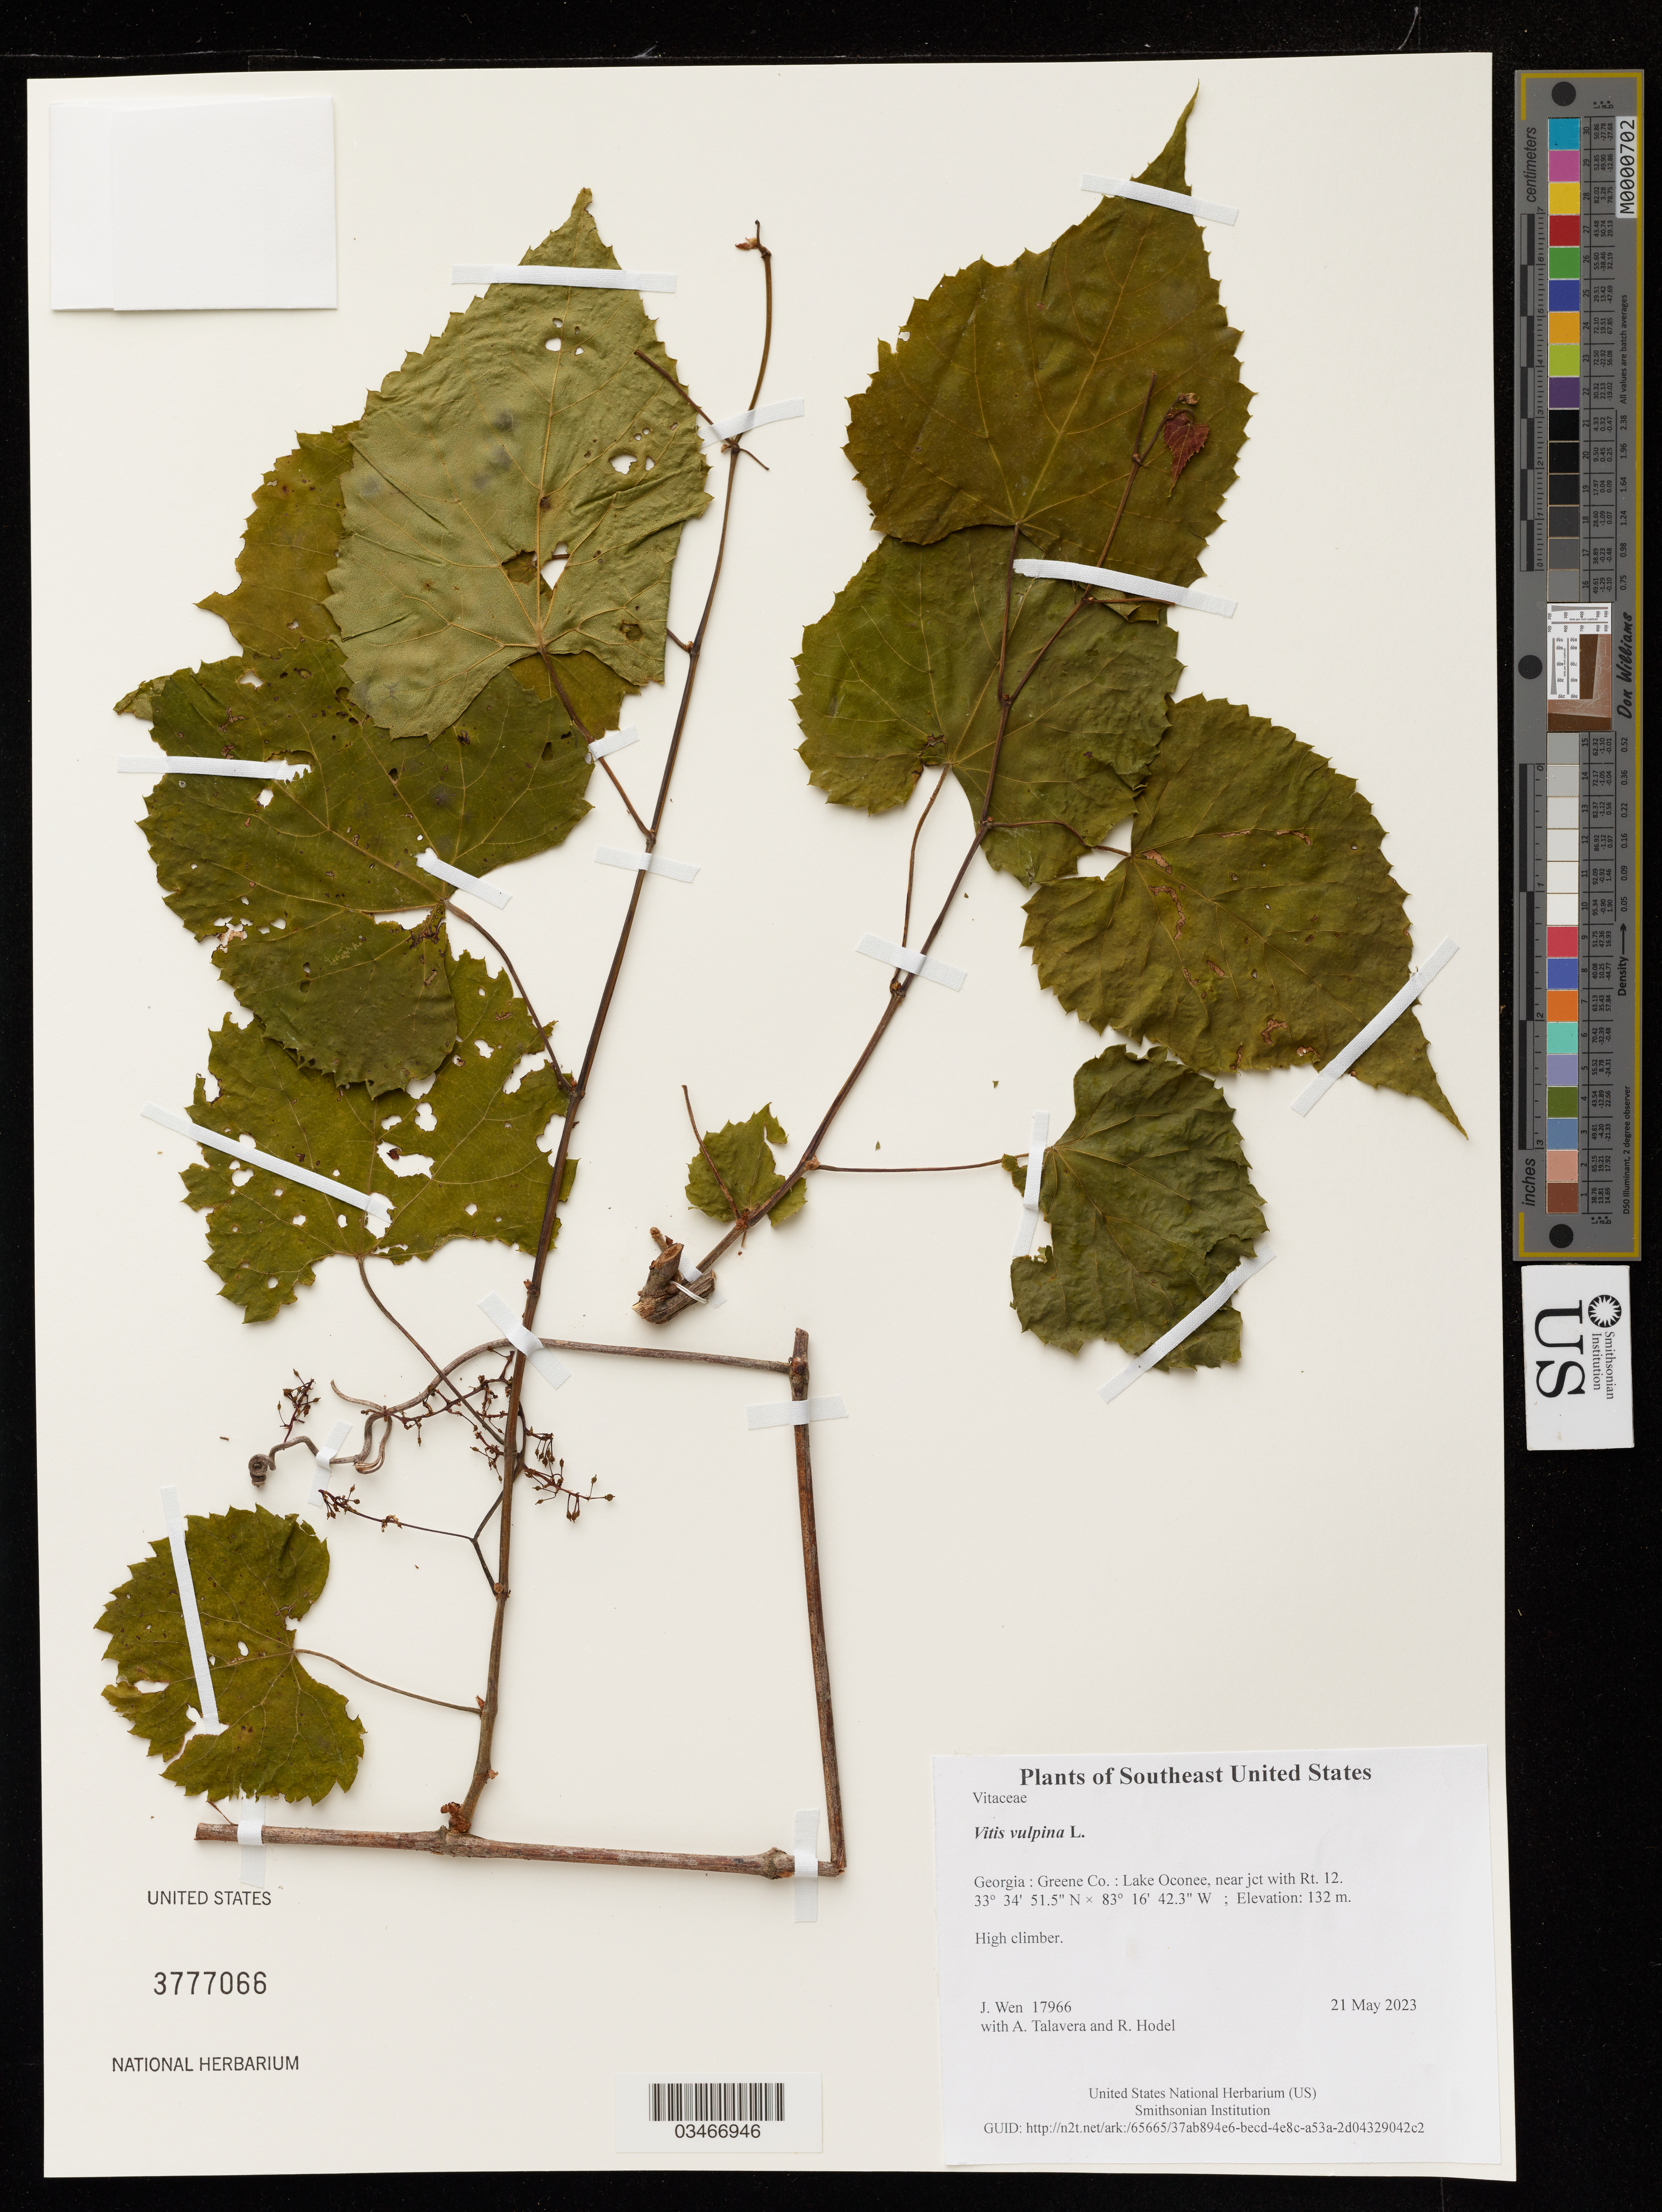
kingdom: Plantae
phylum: Tracheophyta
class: Magnoliopsida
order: Vitales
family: Vitaceae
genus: Vitis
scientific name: Vitis vulpina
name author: L.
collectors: J. Wen, A. Talavera & R. Hodel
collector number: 17966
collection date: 2023-05-21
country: United States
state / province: Georgia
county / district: Greene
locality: Lake Oconee, near jct with Rt. 12.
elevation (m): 132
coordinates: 33 34.858 N, 83 16.705 W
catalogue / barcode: US 3777066